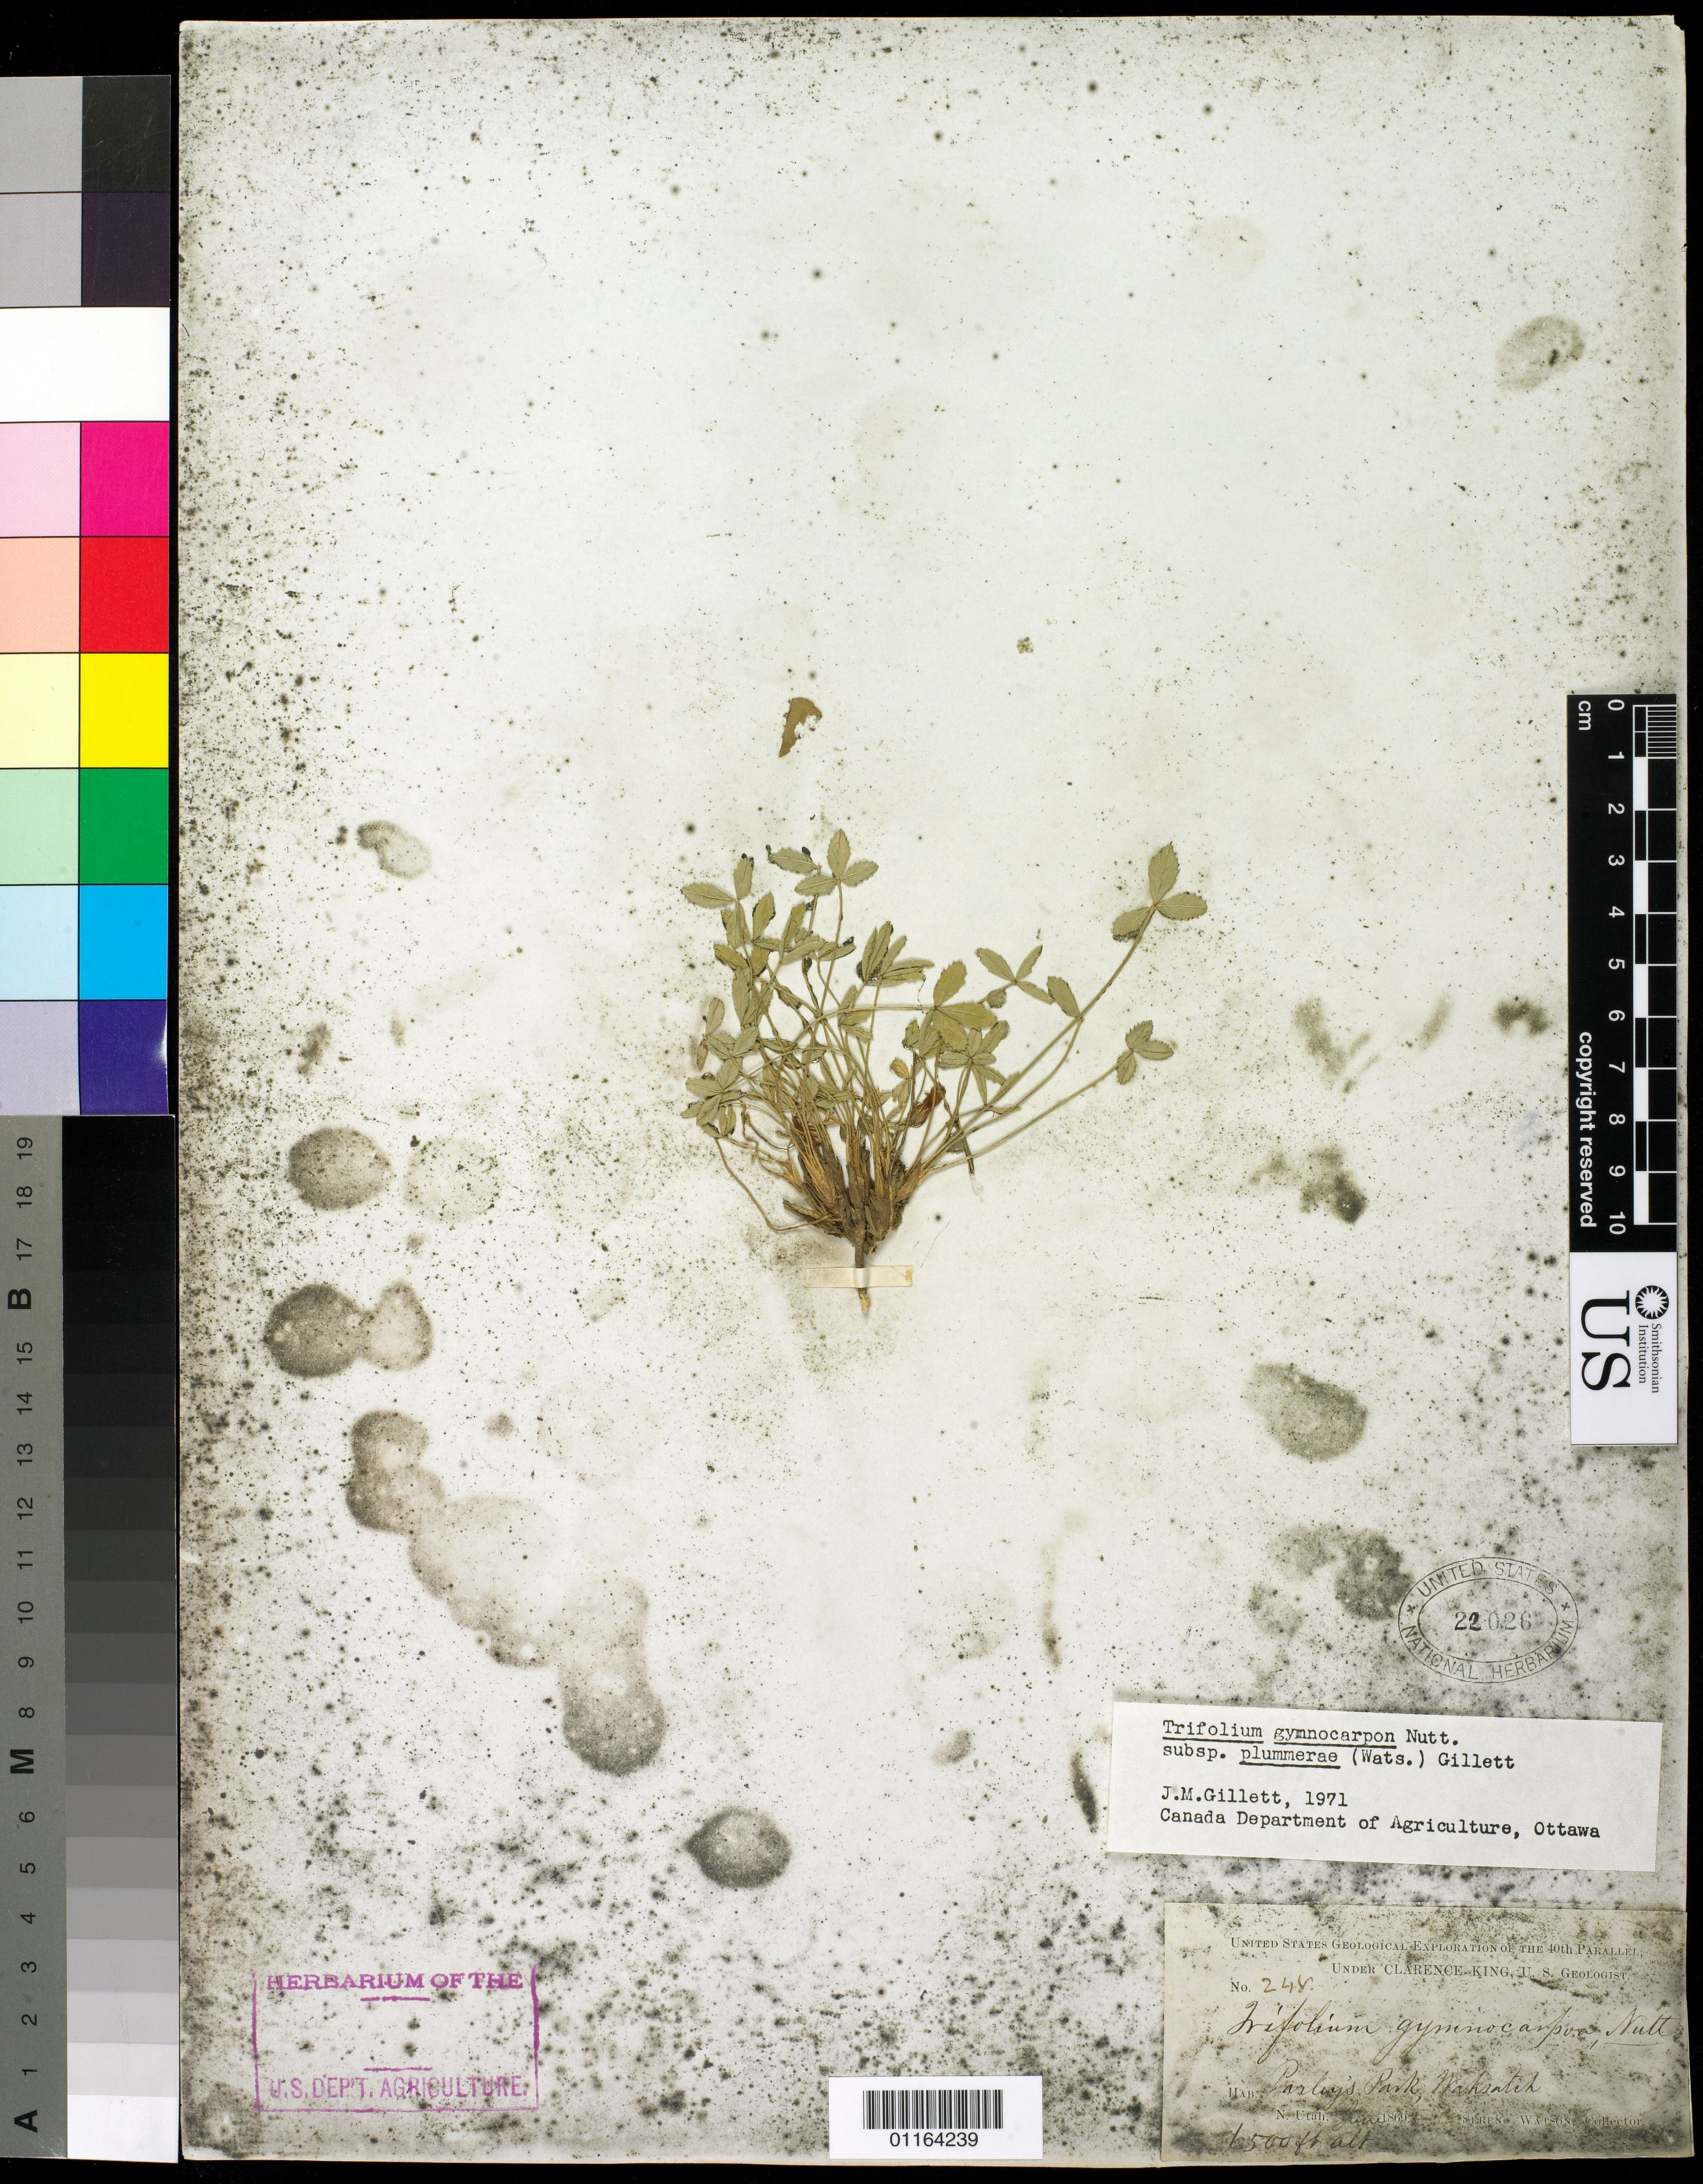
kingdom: Plantae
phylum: Tracheophyta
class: Magnoliopsida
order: Fabales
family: Fabaceae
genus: Trifolium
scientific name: Trifolium gymnocarpon var. plummerae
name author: (S. Watson) J.S. Martin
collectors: S. Watson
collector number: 248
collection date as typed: Jul 1869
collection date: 1869-07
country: United States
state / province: Utah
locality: Wasatch Mts., Parley's Park, N. Utah.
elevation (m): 1981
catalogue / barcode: US 22026